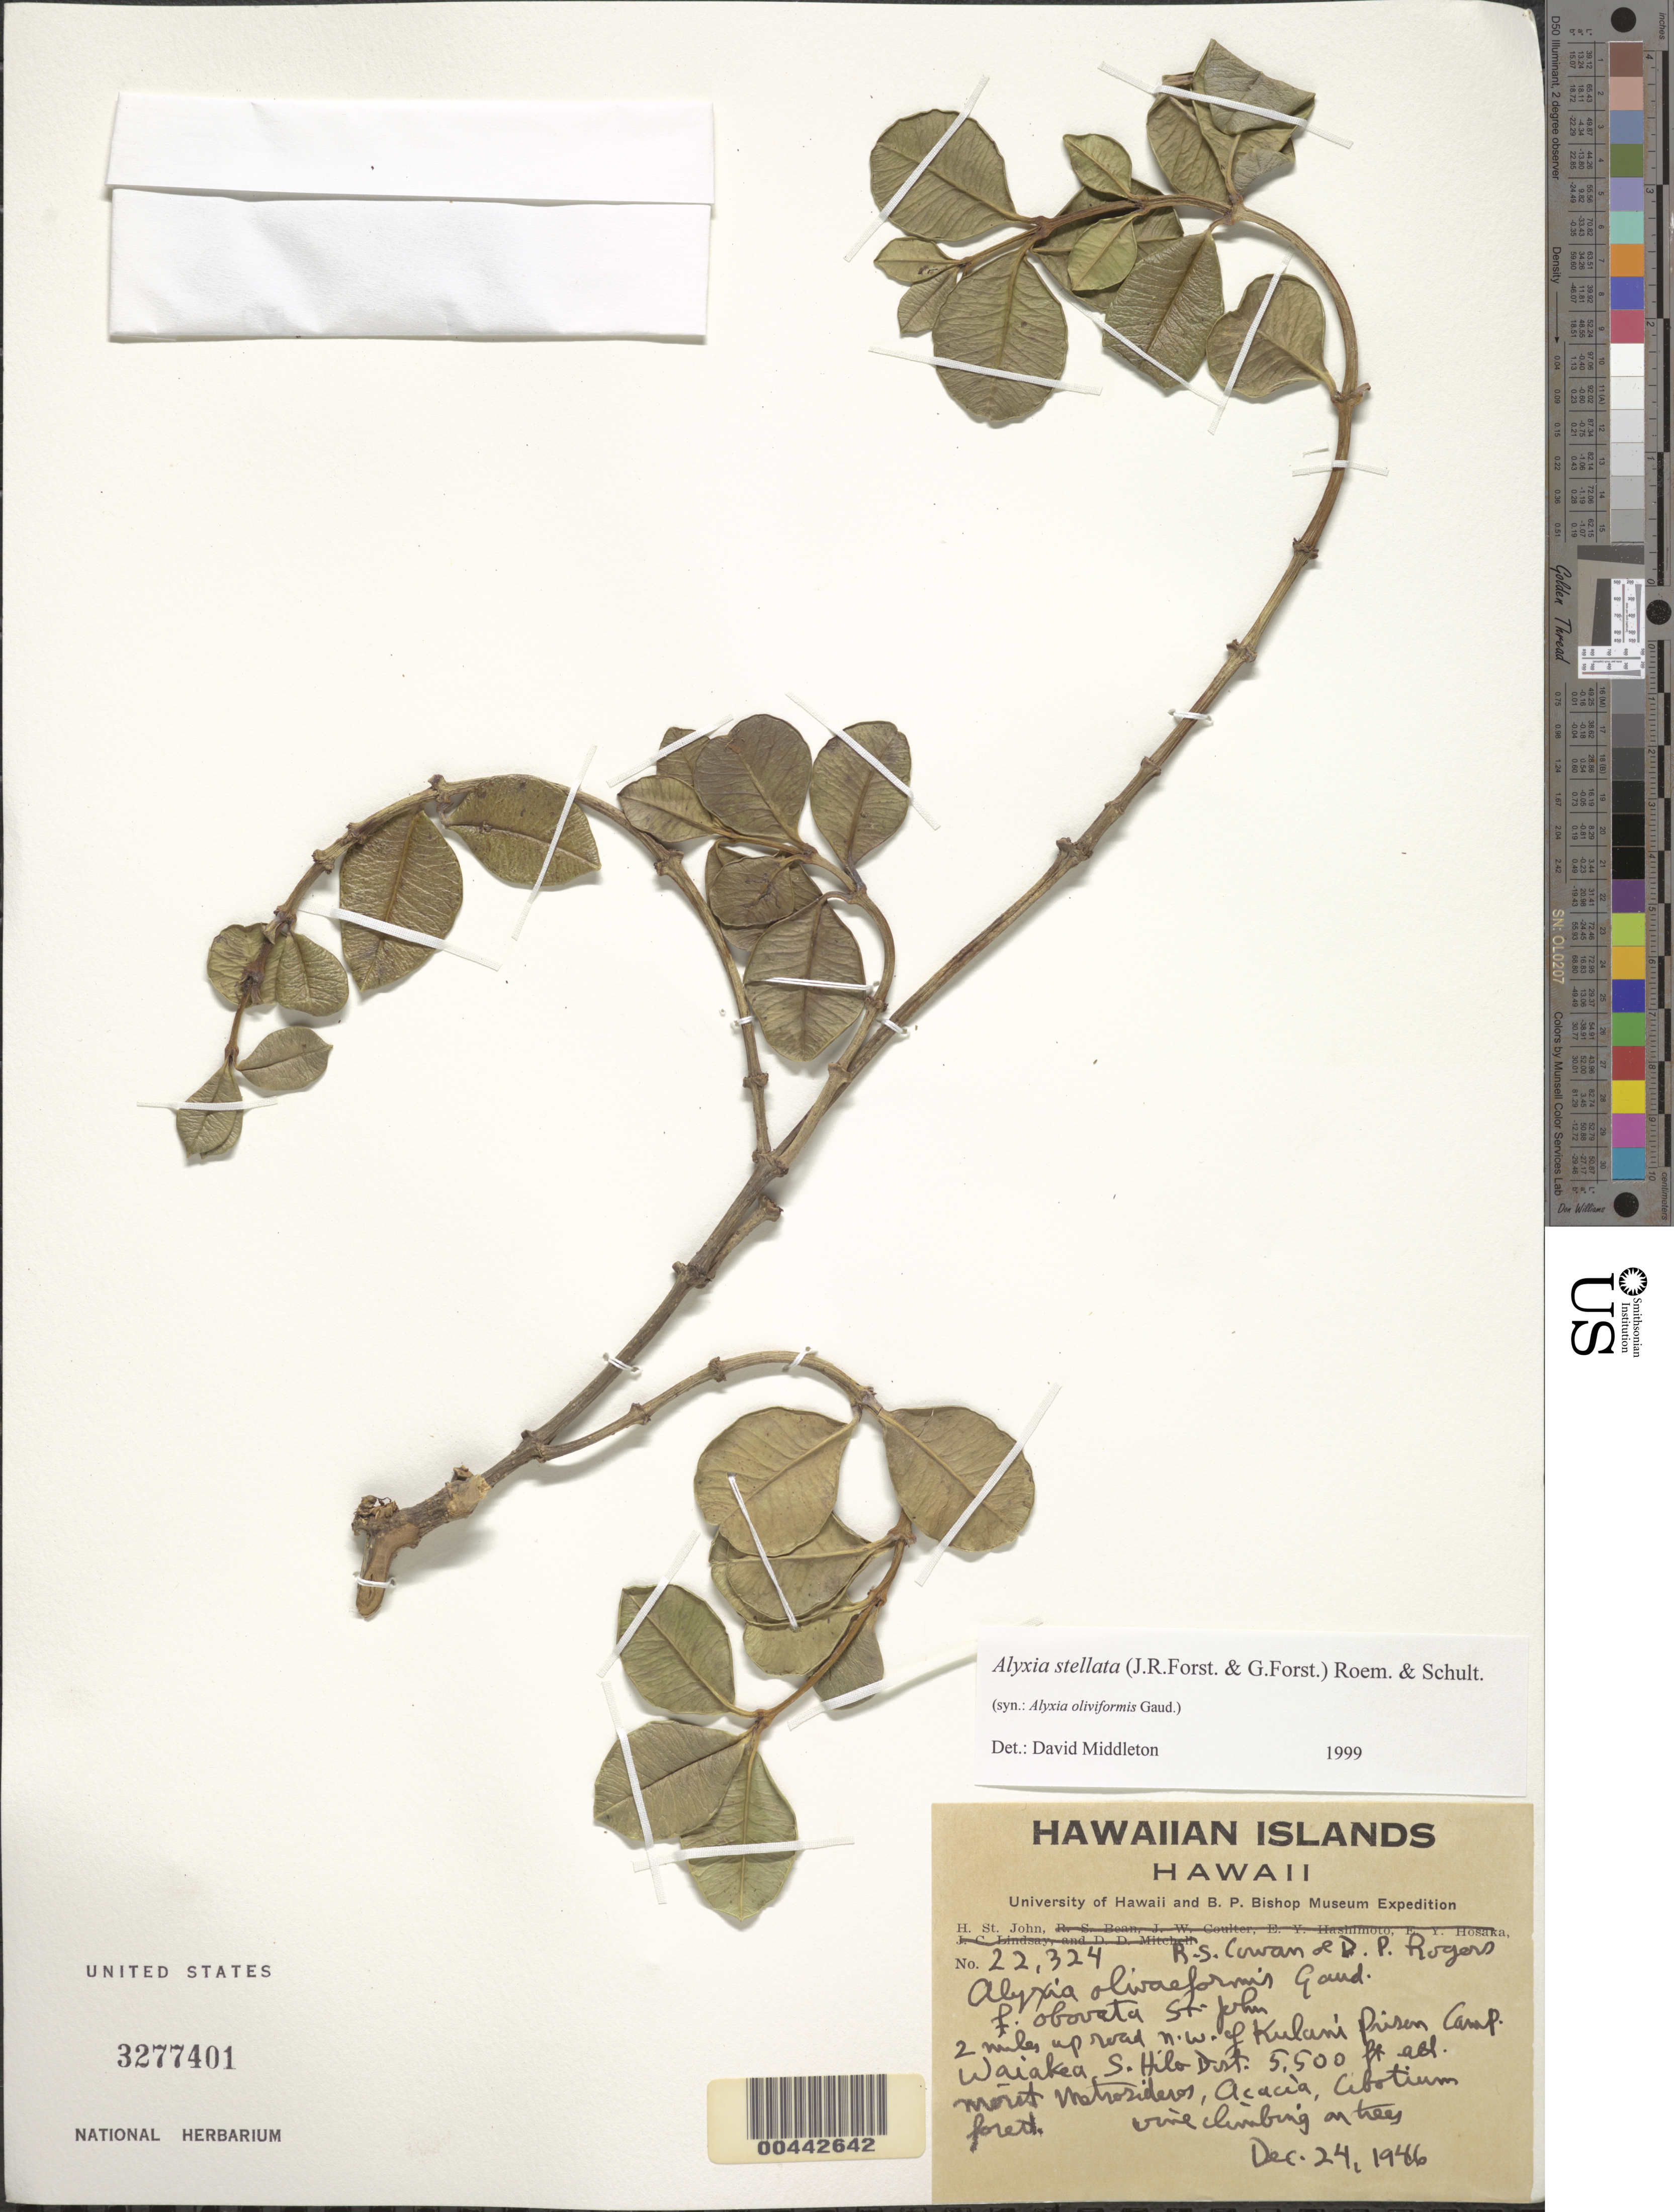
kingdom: Plantae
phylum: Tracheophyta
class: Magnoliopsida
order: Gentianales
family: Apocynaceae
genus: Alyxia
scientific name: Alyxia stellata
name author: (J.R. Forst. & G. Forst.) Roem. & Schult.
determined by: Middleton, D. J.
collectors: H. St. John, R. S. Cowan & D. Rogers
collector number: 22324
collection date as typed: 24 Dec 1946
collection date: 1946-12-24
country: United States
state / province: Hawaii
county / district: Hawaii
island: Hawaii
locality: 2 miles up road NW Kulani Prison Camp. Waiakea, South Hilo District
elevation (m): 1676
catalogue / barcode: US 3277401